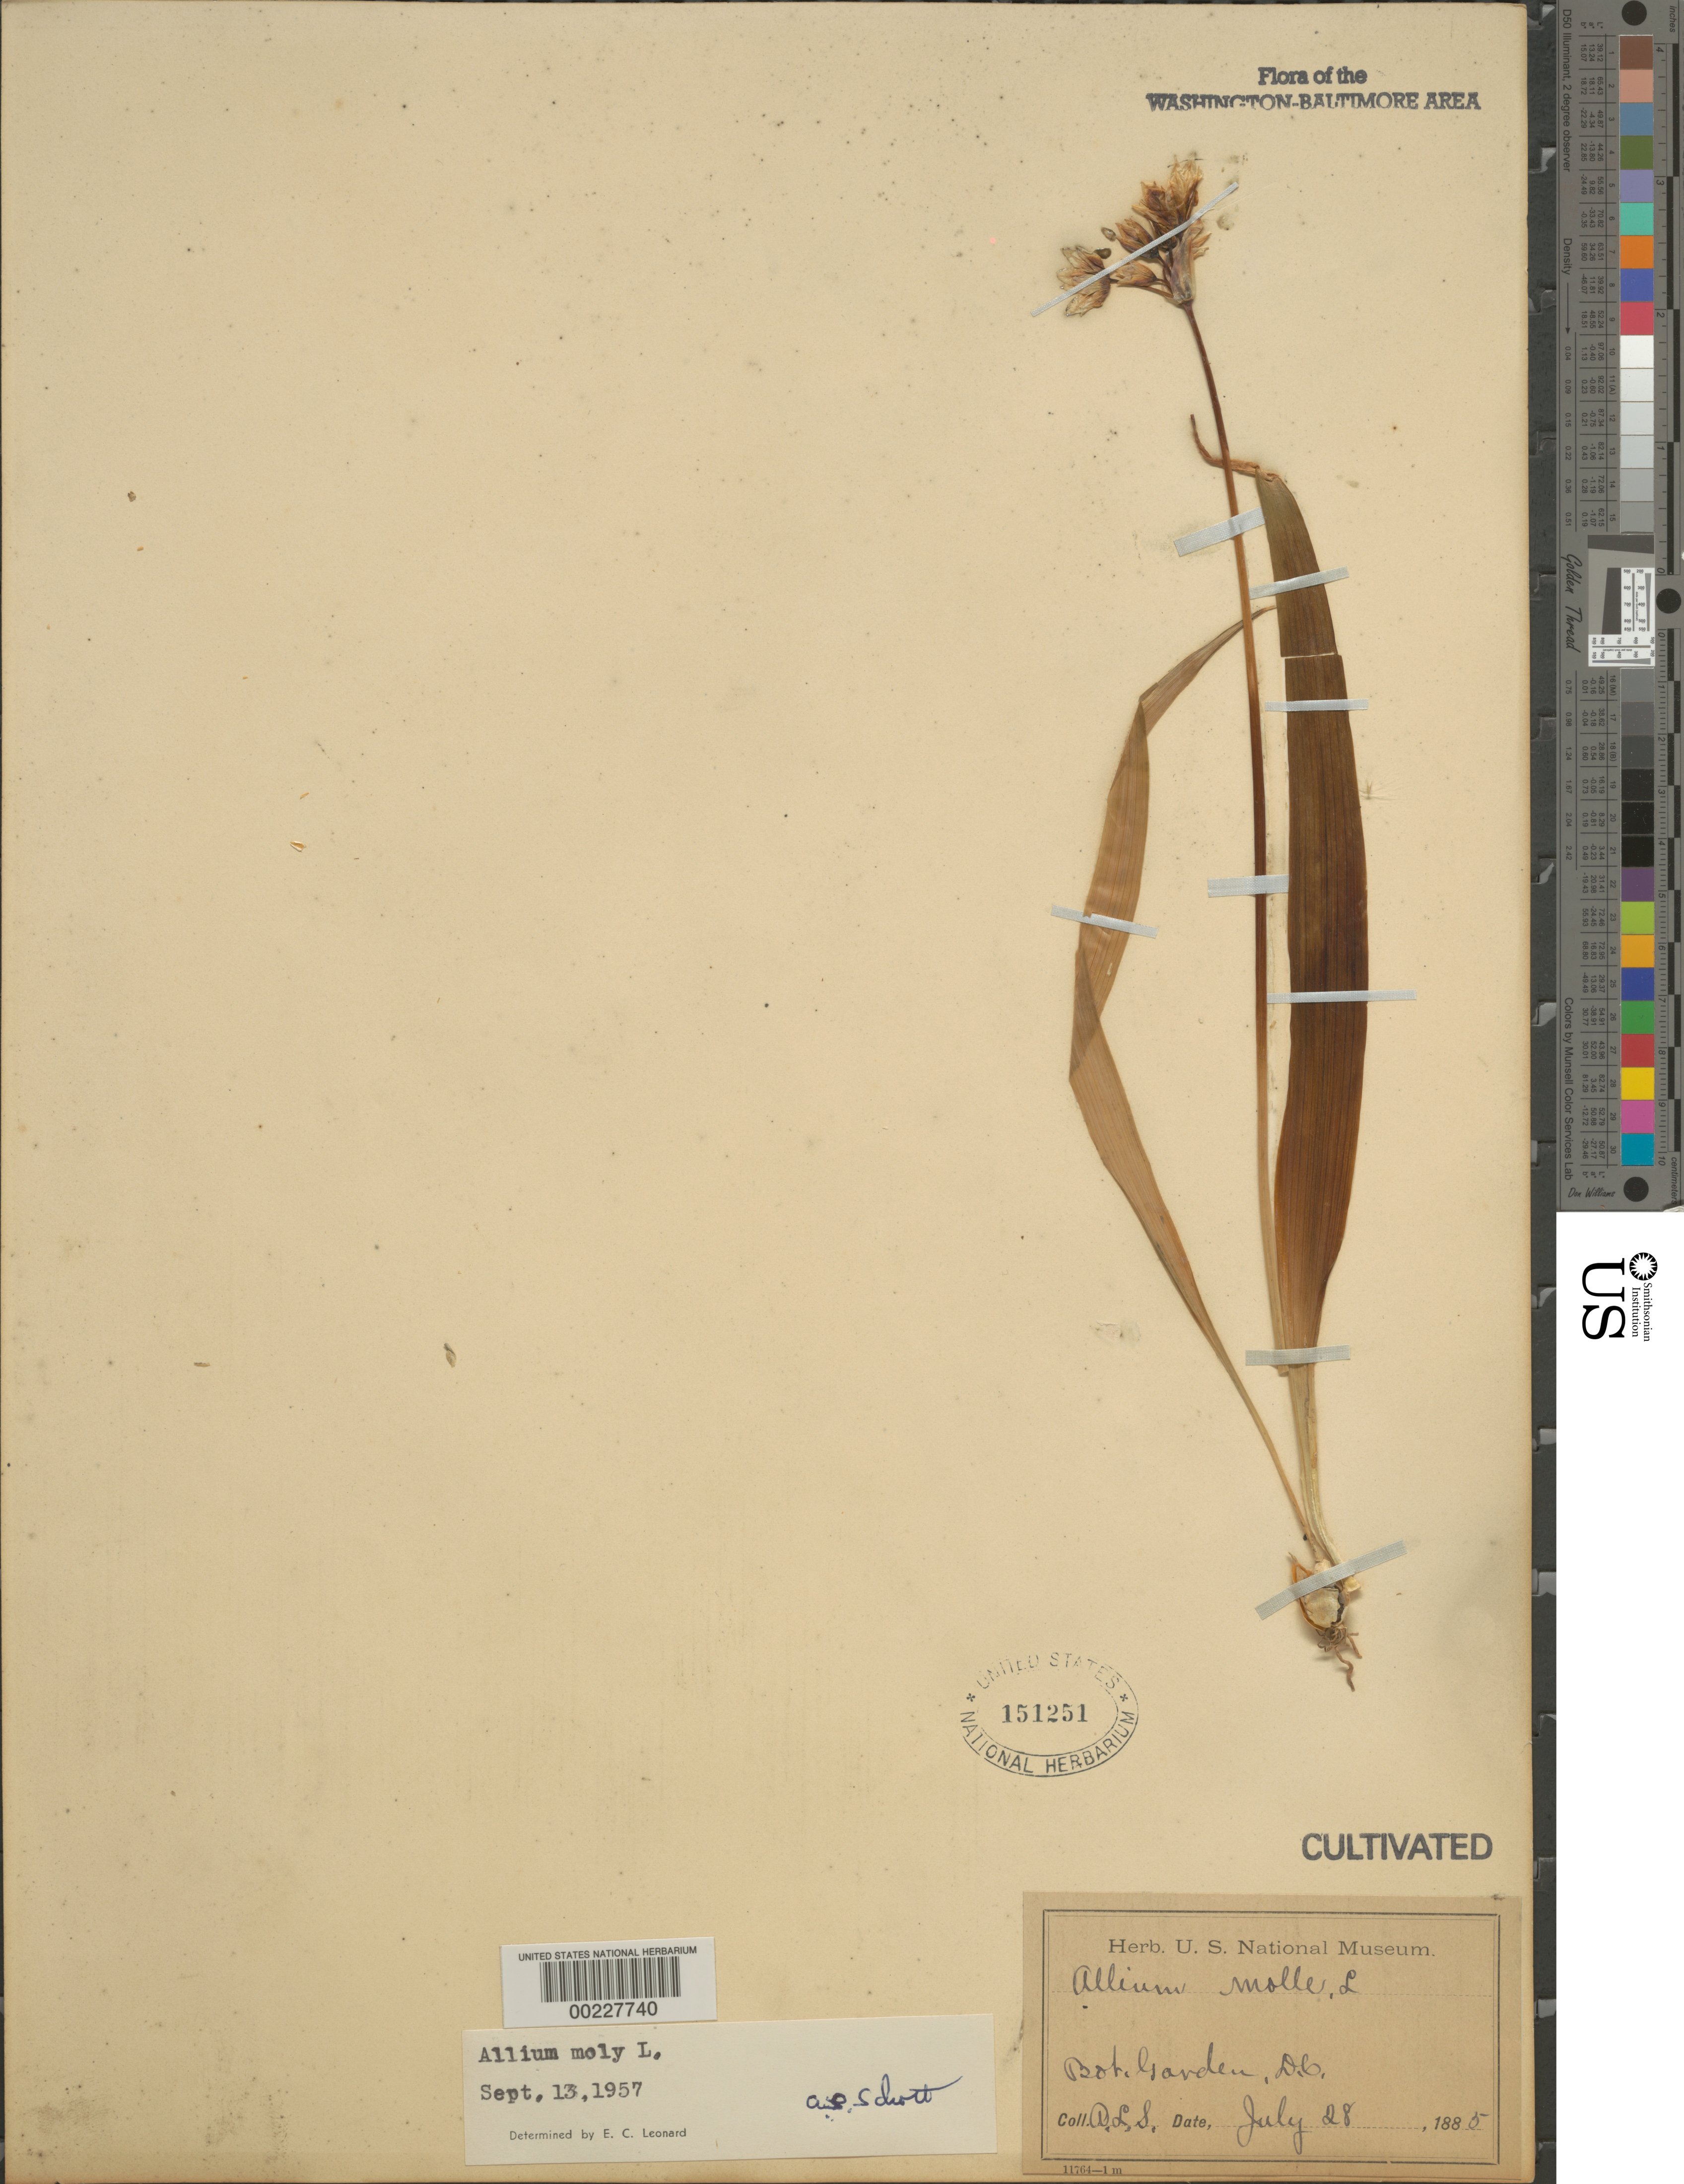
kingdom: Plantae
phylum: Tracheophyta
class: Liliopsida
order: Asparagales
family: Amaryllidaceae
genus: Allium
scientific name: Allium moly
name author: L.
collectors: A. L. Schott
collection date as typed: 28 Jul 1885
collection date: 1885-07-28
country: United States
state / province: District of Columbia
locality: Botanical Gardens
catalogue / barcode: US 151251